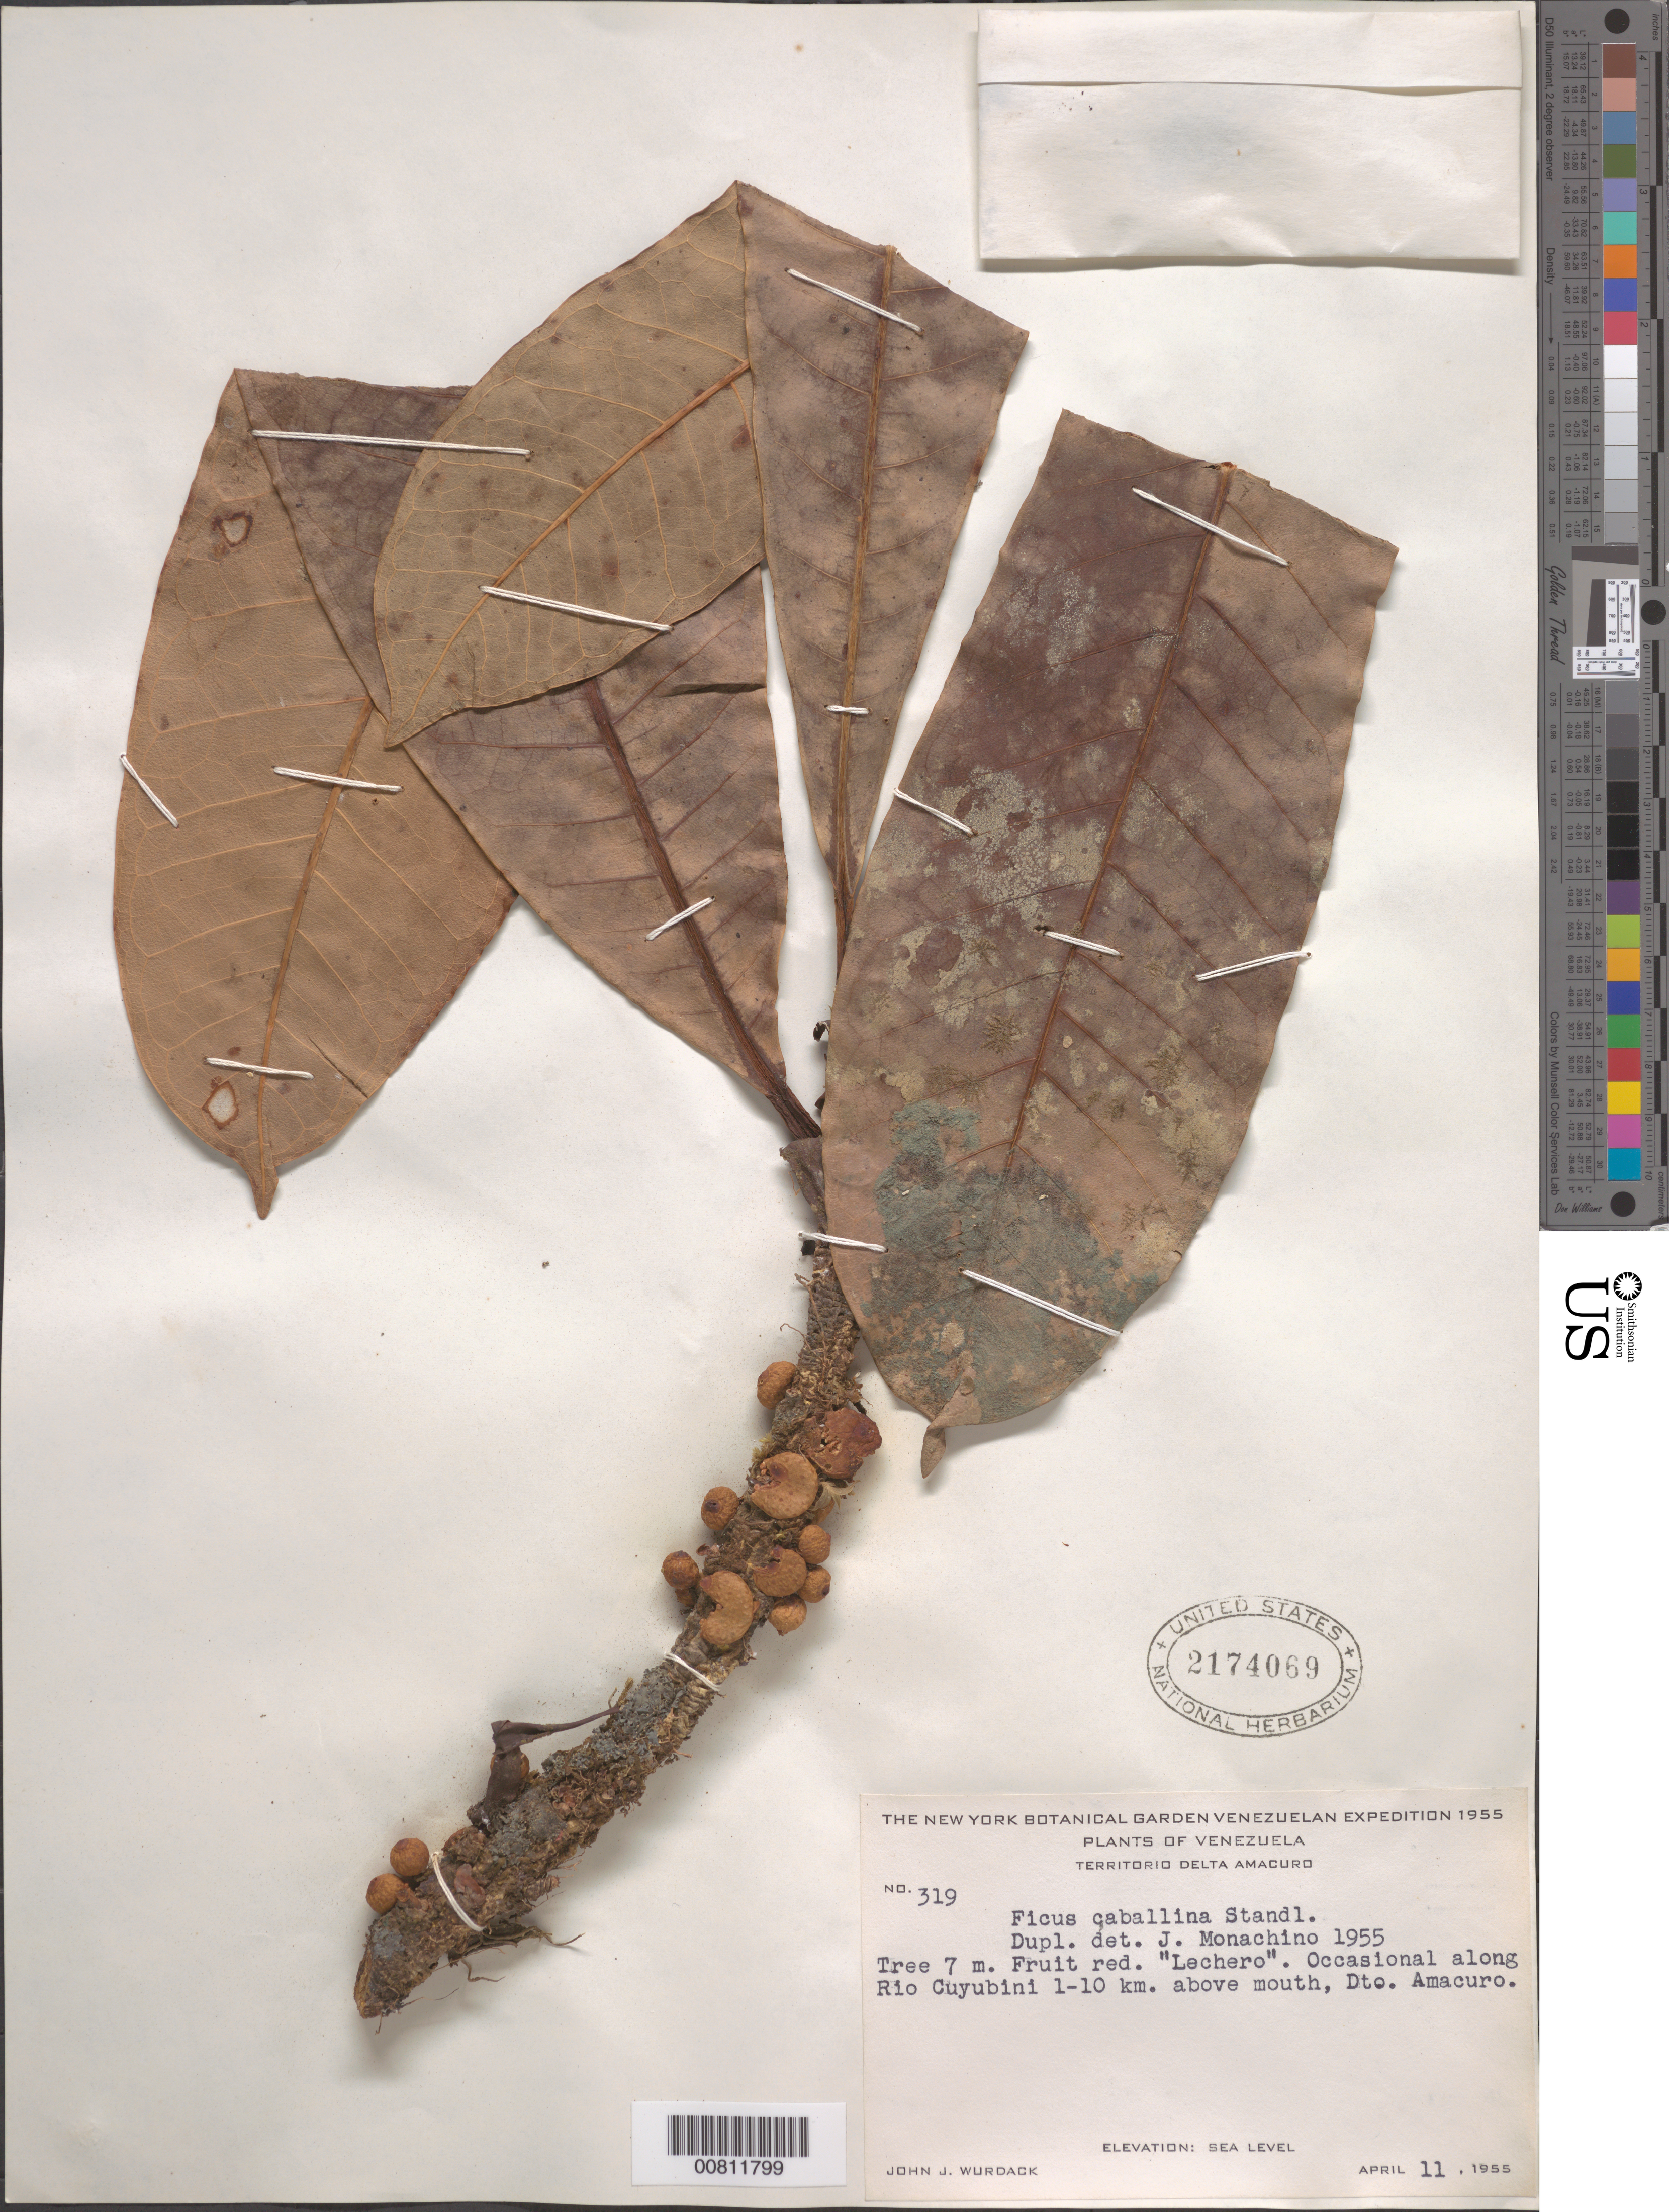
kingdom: Plantae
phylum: Tracheophyta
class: Magnoliopsida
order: Rosales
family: Moraceae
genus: Ficus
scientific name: Ficus caballina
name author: Standl.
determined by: Monachino, J. V.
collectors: J. J. Wurdack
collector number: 319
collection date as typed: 11-Apr-55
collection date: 1955-04-11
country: Venezuela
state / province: Delta Amacuro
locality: Río Cuyubini, 1-10 km above mouth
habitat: Along river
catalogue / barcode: US 2174069